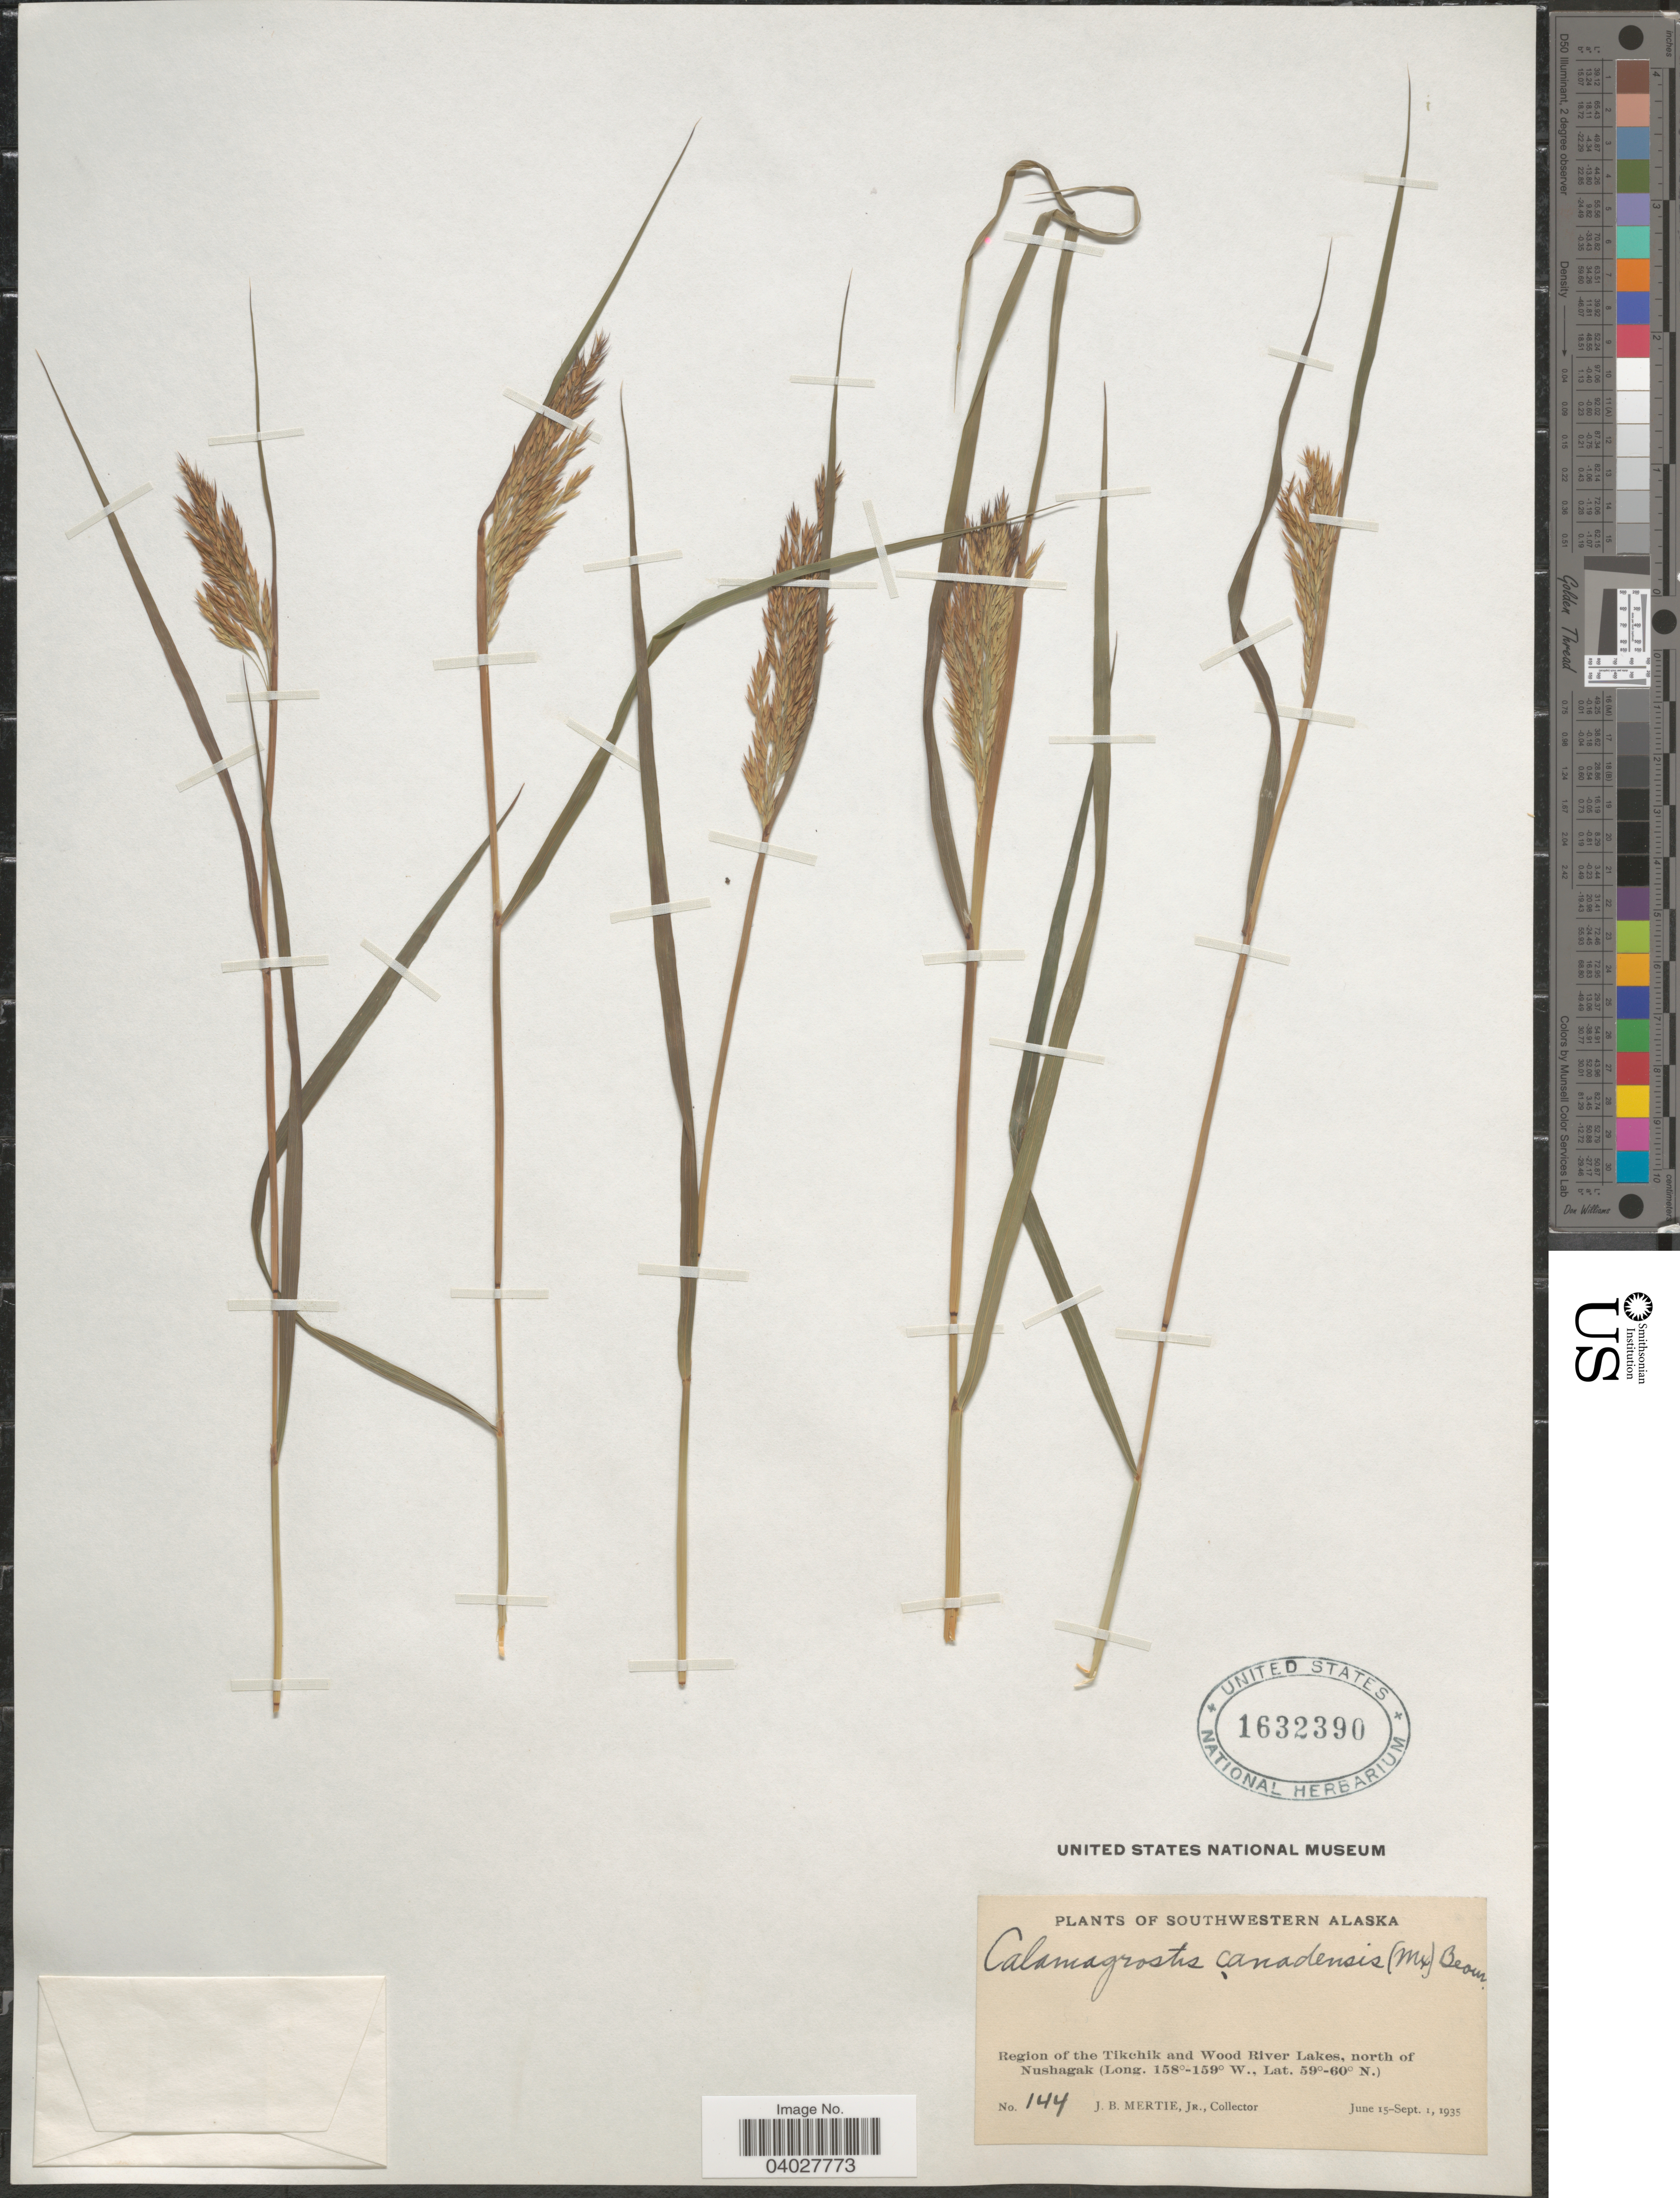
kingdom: Plantae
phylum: Tracheophyta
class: Liliopsida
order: Poales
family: Poaceae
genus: Calamagrostis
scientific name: Calamagrostis canadensis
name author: (Michx.) P. Beauv.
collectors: J. Mertie Jr.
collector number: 144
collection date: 1935-06-15/1935-09-01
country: United States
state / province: Alaska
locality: Southwestern Alaska. Region of the Tikchik and Wood River Lakes, north of Nushagak.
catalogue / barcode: US 1632390